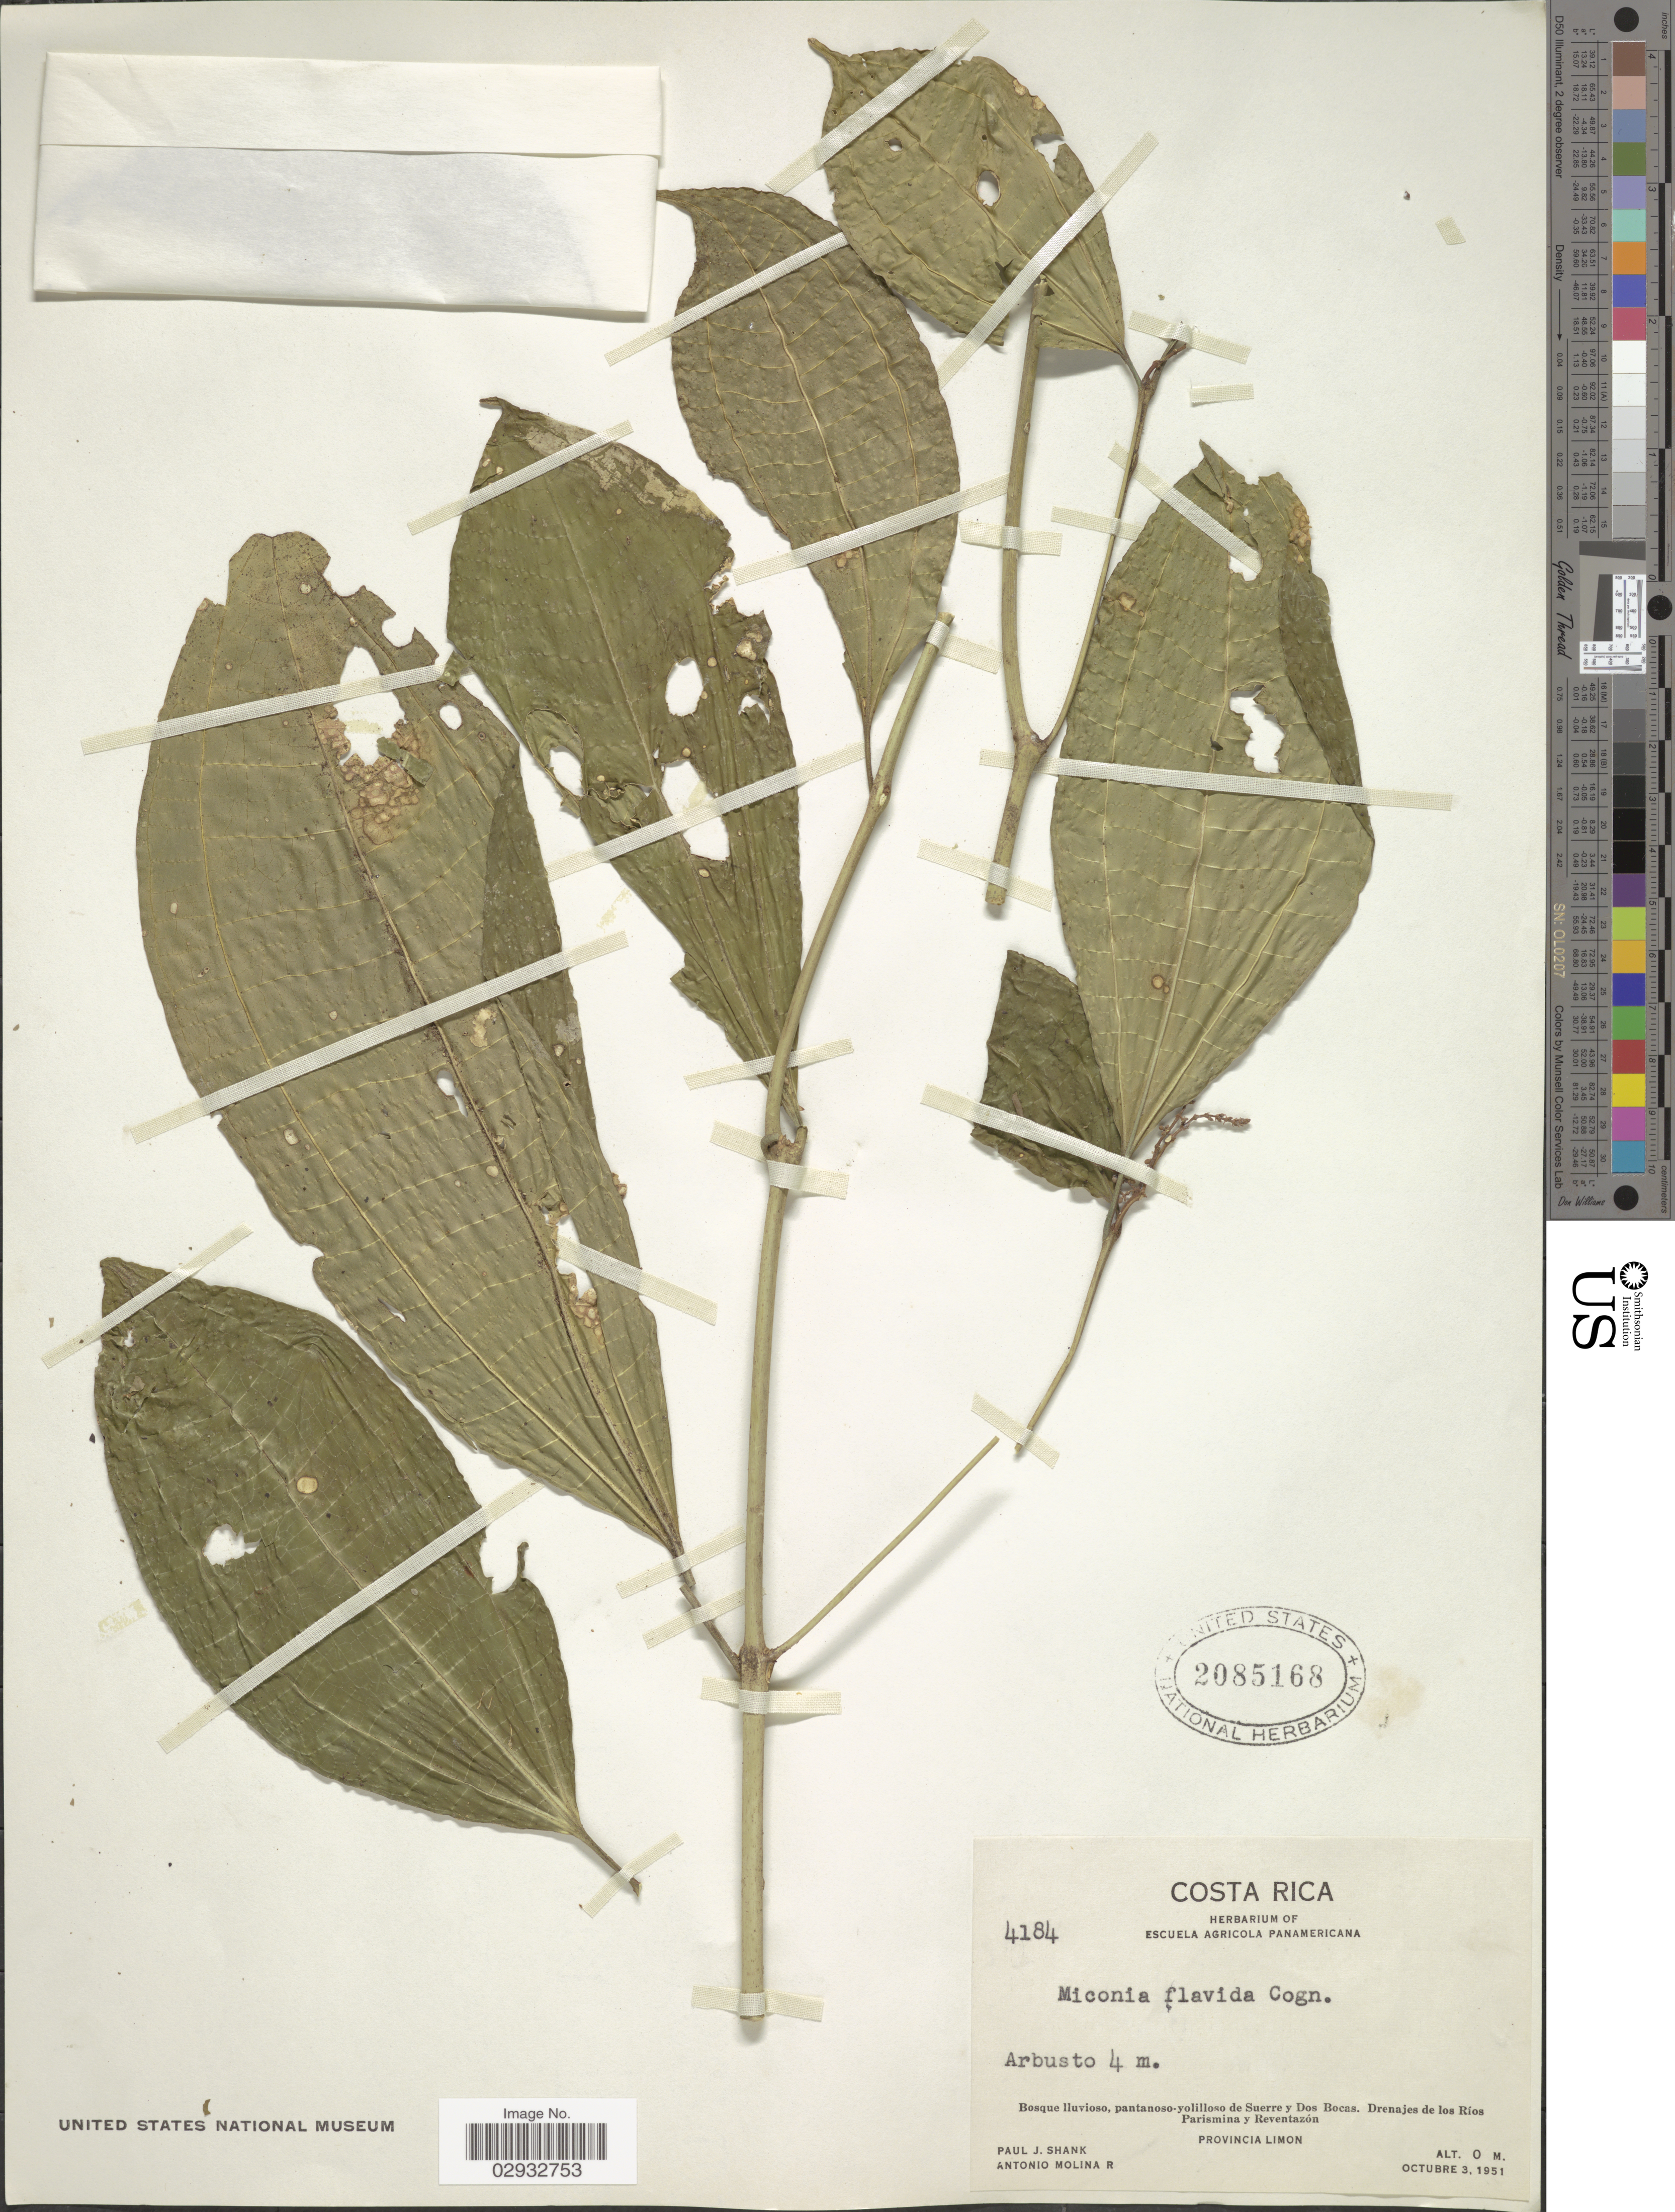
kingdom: Plantae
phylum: Tracheophyta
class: Magnoliopsida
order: Myrtales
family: Melastomataceae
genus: Miconia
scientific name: Miconia gracilis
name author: Triana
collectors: P. J. Shank & A. Molina R.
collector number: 4184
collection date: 1951-10-03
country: Costa Rica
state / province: Limón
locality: Suerre y Dos Bocas. Drenajes de los Ríos Parismina y Reventazón.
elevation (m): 0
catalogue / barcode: US 2085168